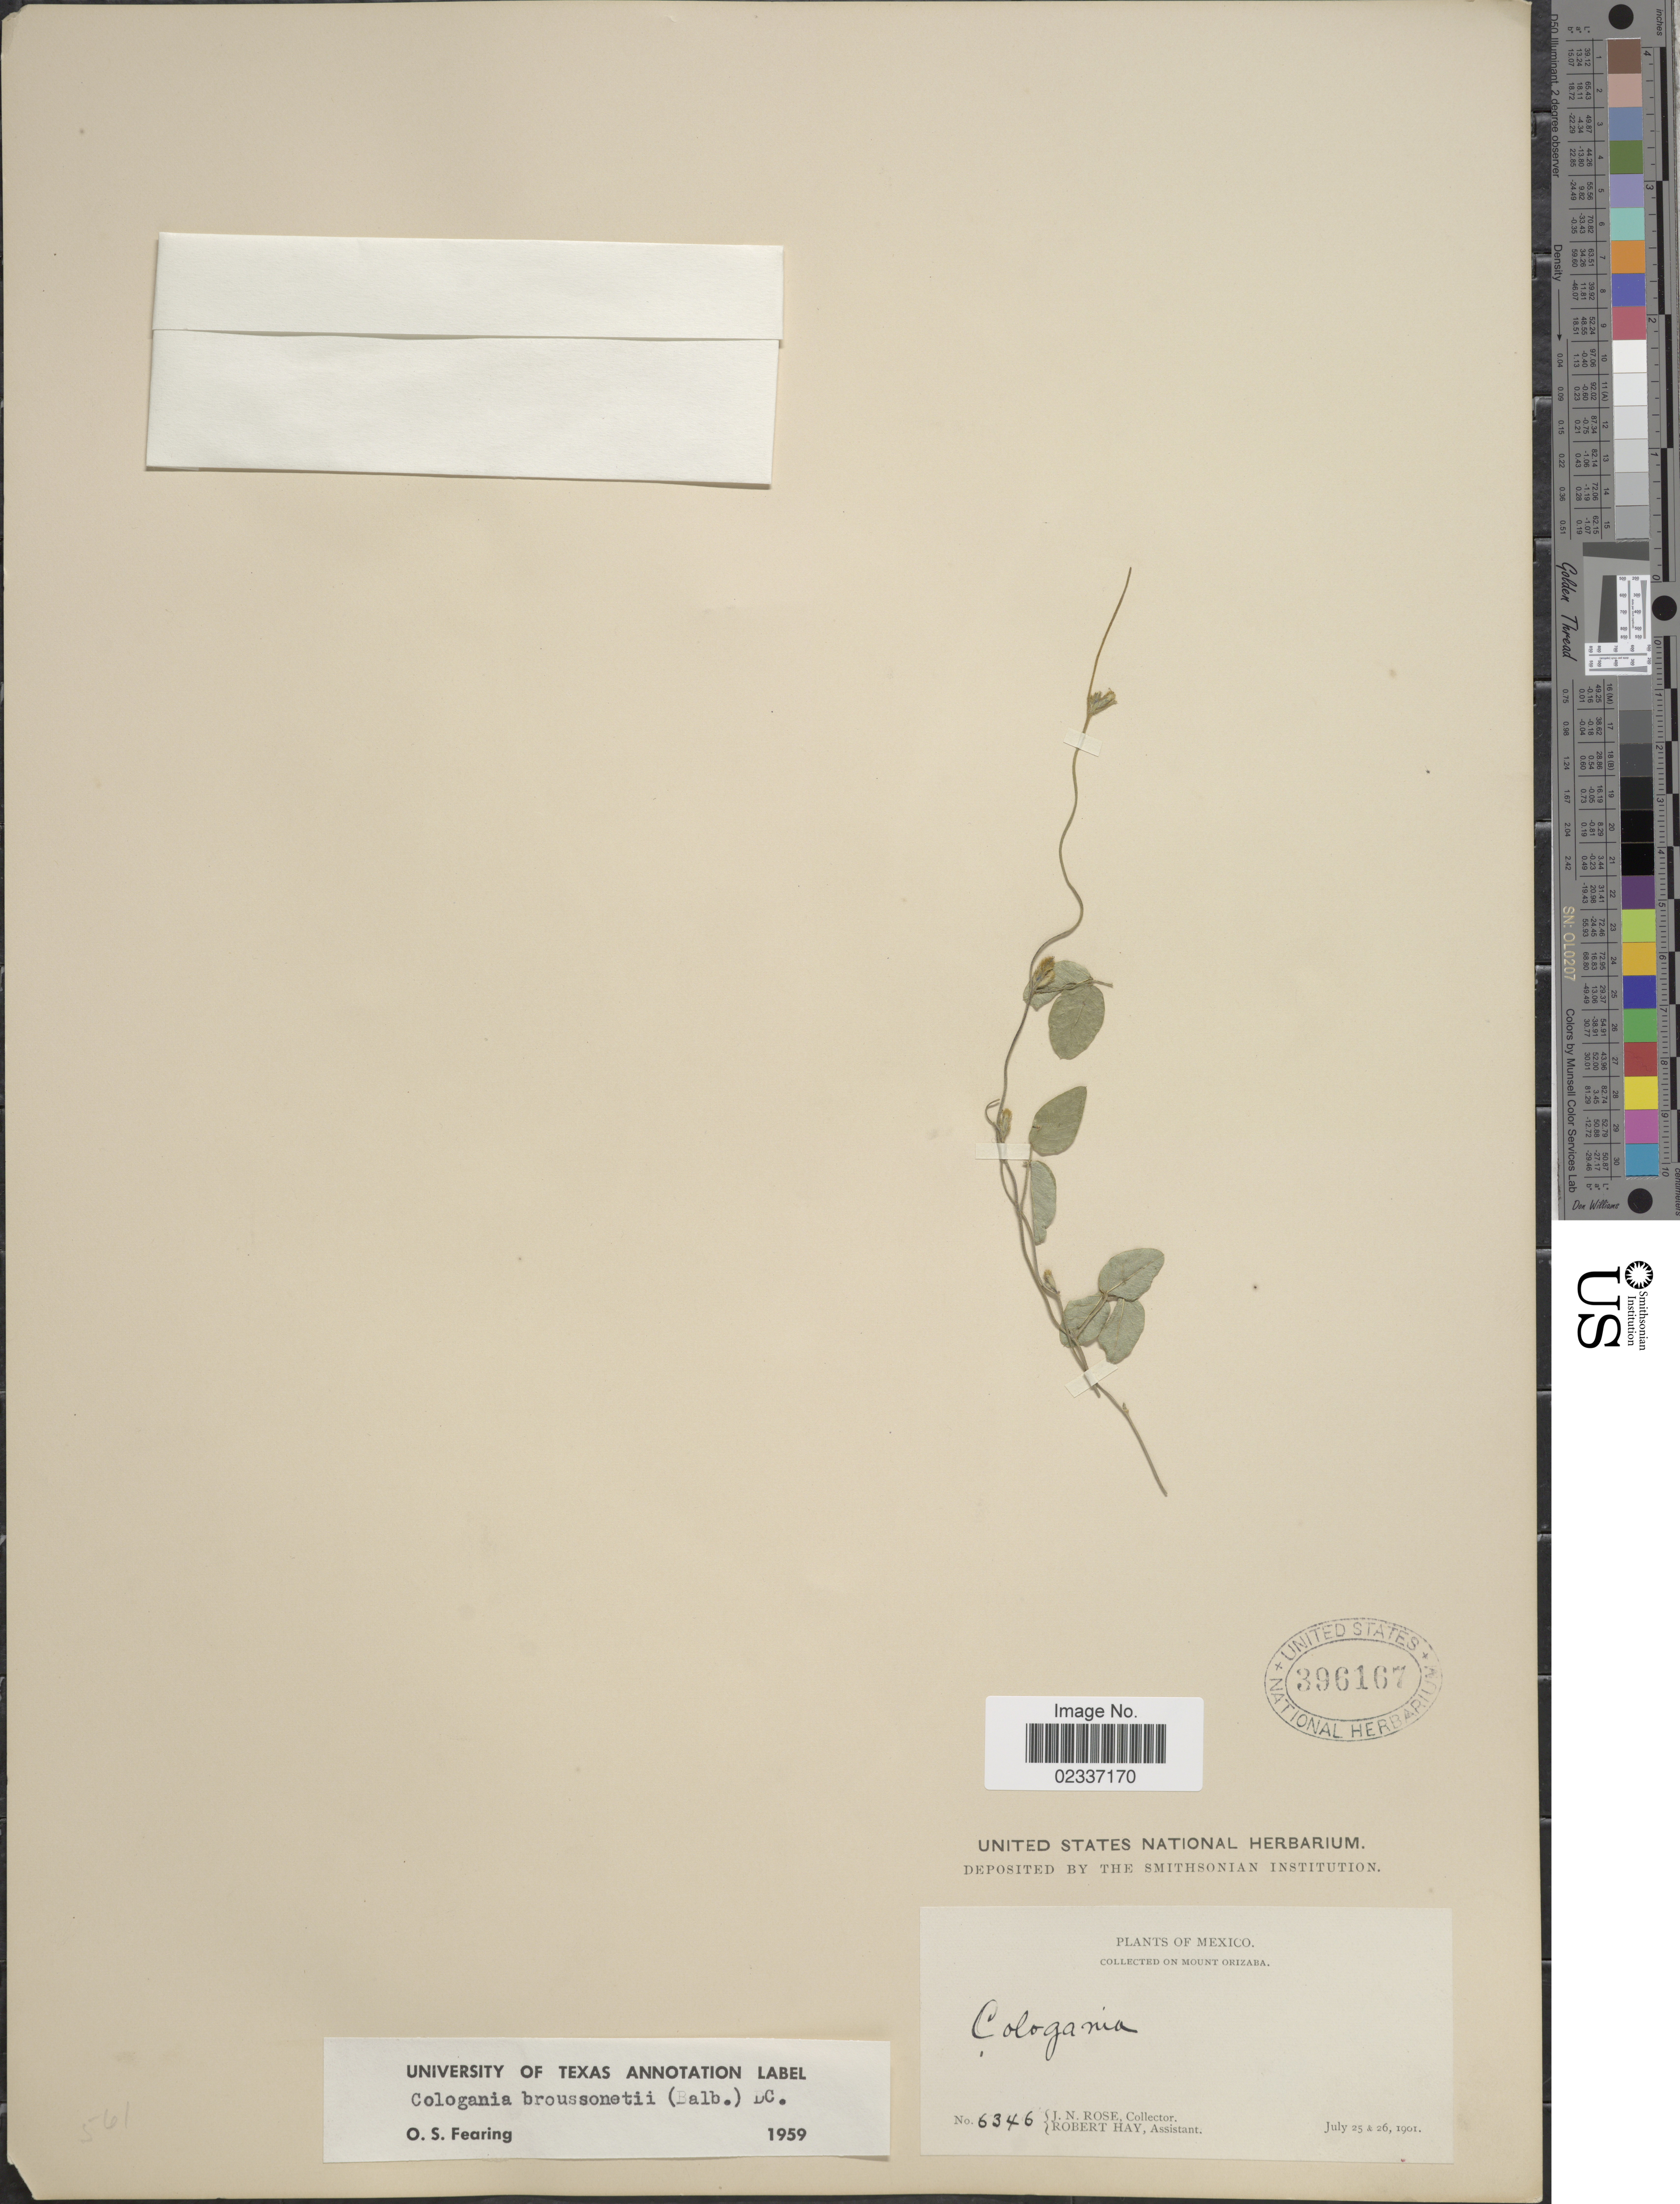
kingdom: Plantae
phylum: Tracheophyta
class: Magnoliopsida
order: Fabales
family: Fabaceae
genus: Cologania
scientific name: Cologania broussonetii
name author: (Balb.) DC.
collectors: J. N. Rose & R. Hay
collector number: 6346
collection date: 1901-07-25/1901-07-26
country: Mexico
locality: On mount Orizaba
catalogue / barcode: US 396167